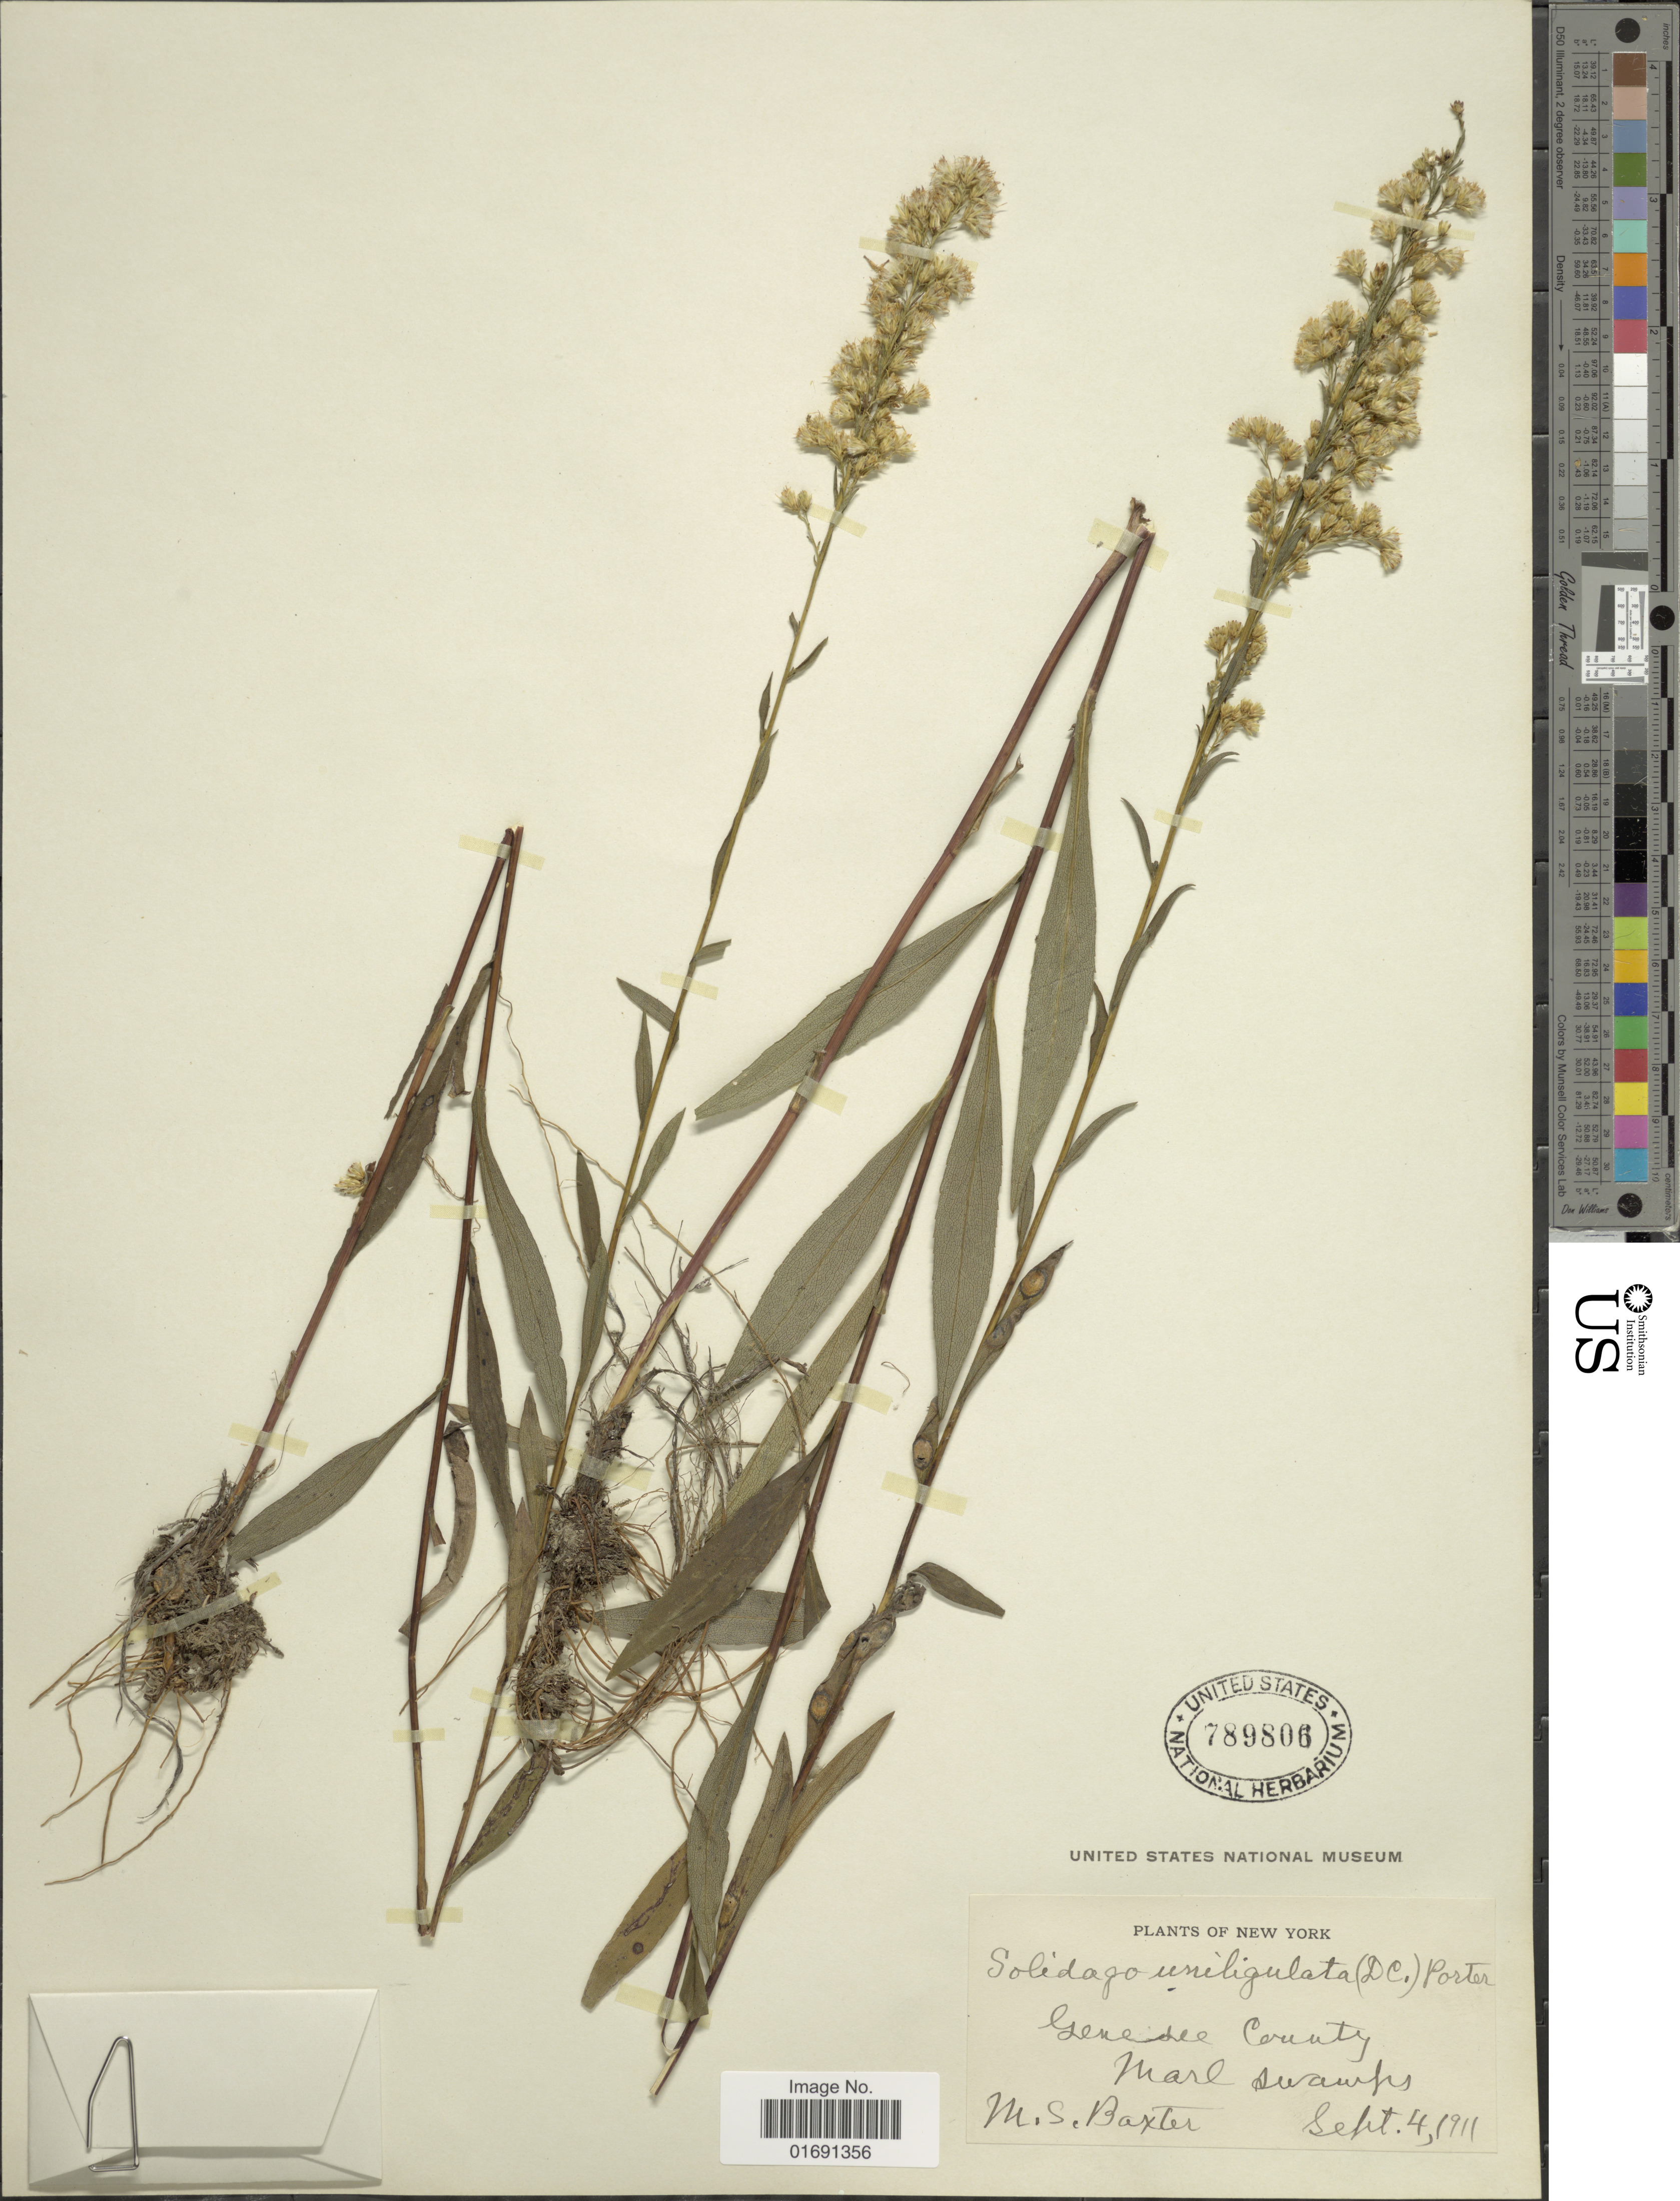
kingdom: Plantae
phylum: Tracheophyta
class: Magnoliopsida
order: Asterales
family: Asteraceae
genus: Solidago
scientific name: Solidago uniligulata var. levipes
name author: Fernald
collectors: M. Baxter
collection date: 1911-09-04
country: United States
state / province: New York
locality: Genesee County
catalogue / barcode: US 789806